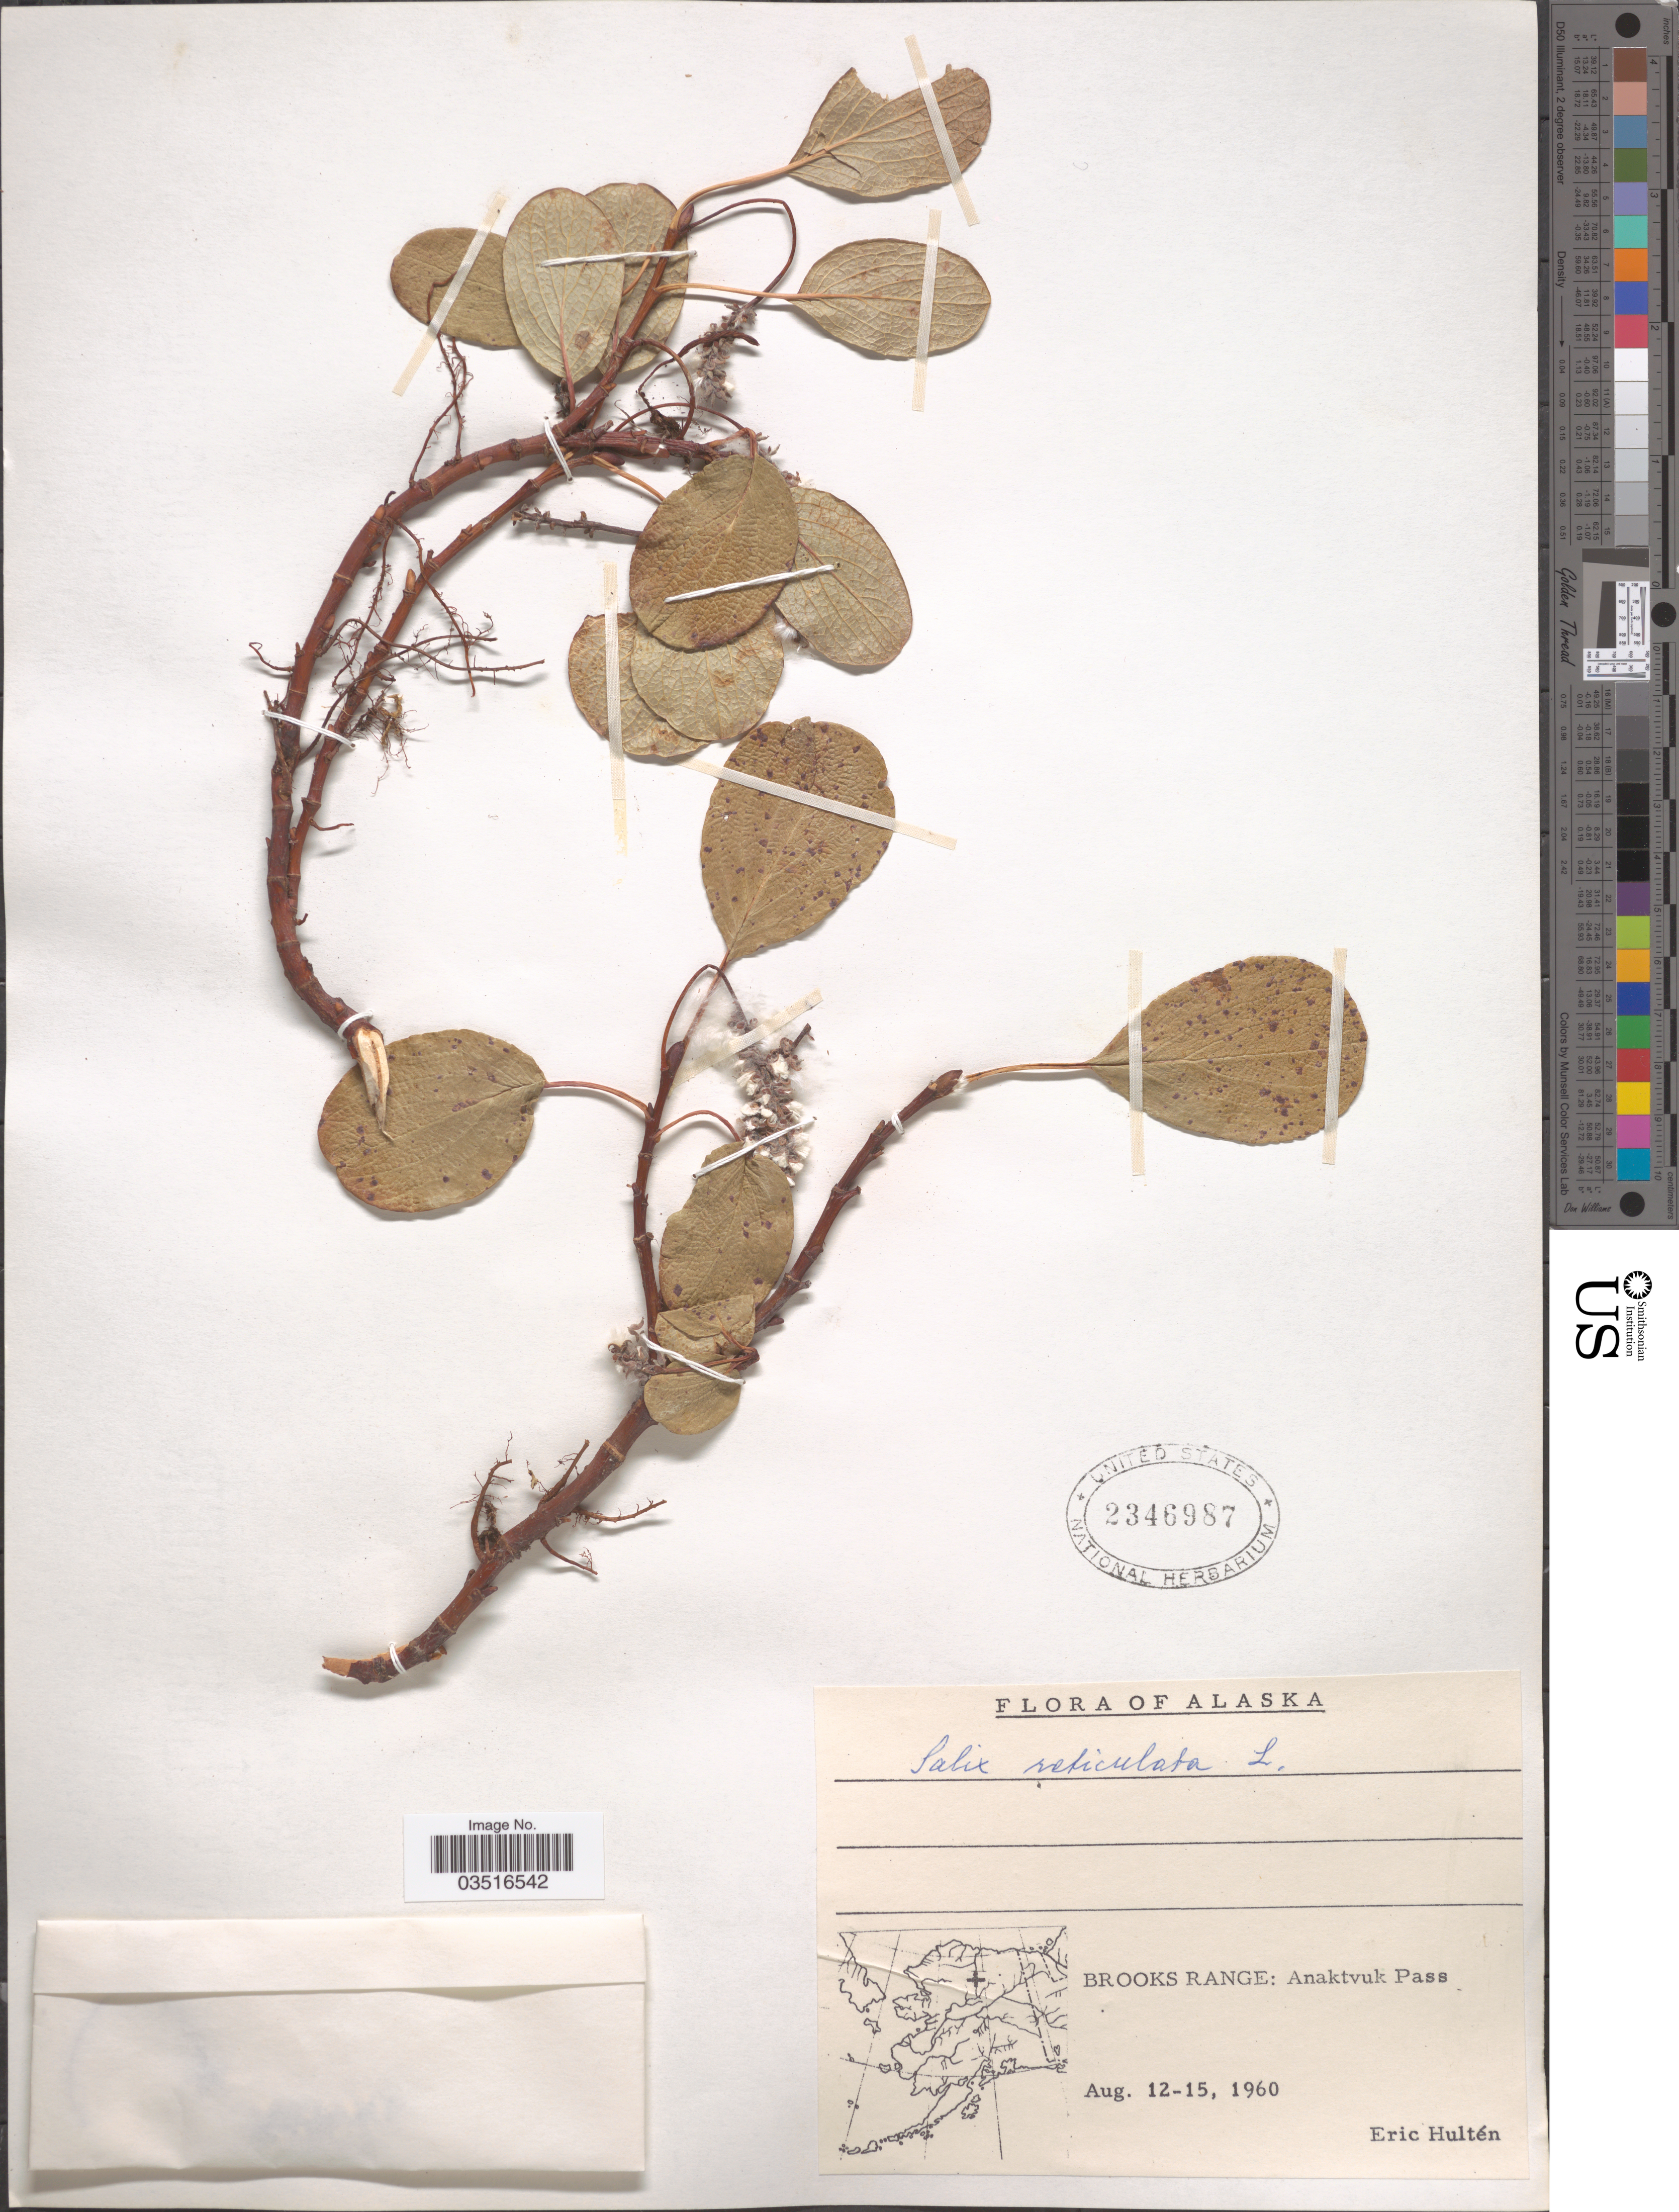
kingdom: Plantae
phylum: Tracheophyta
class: Magnoliopsida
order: Malpighiales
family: Salicaceae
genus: Salix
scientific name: Salix reticulata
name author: L.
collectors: E. G. Hultén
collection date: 1960-08-12/1960-08-15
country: United States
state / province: Alaska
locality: Brooks Range: Anaktvuk Pass.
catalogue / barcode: US 2346987